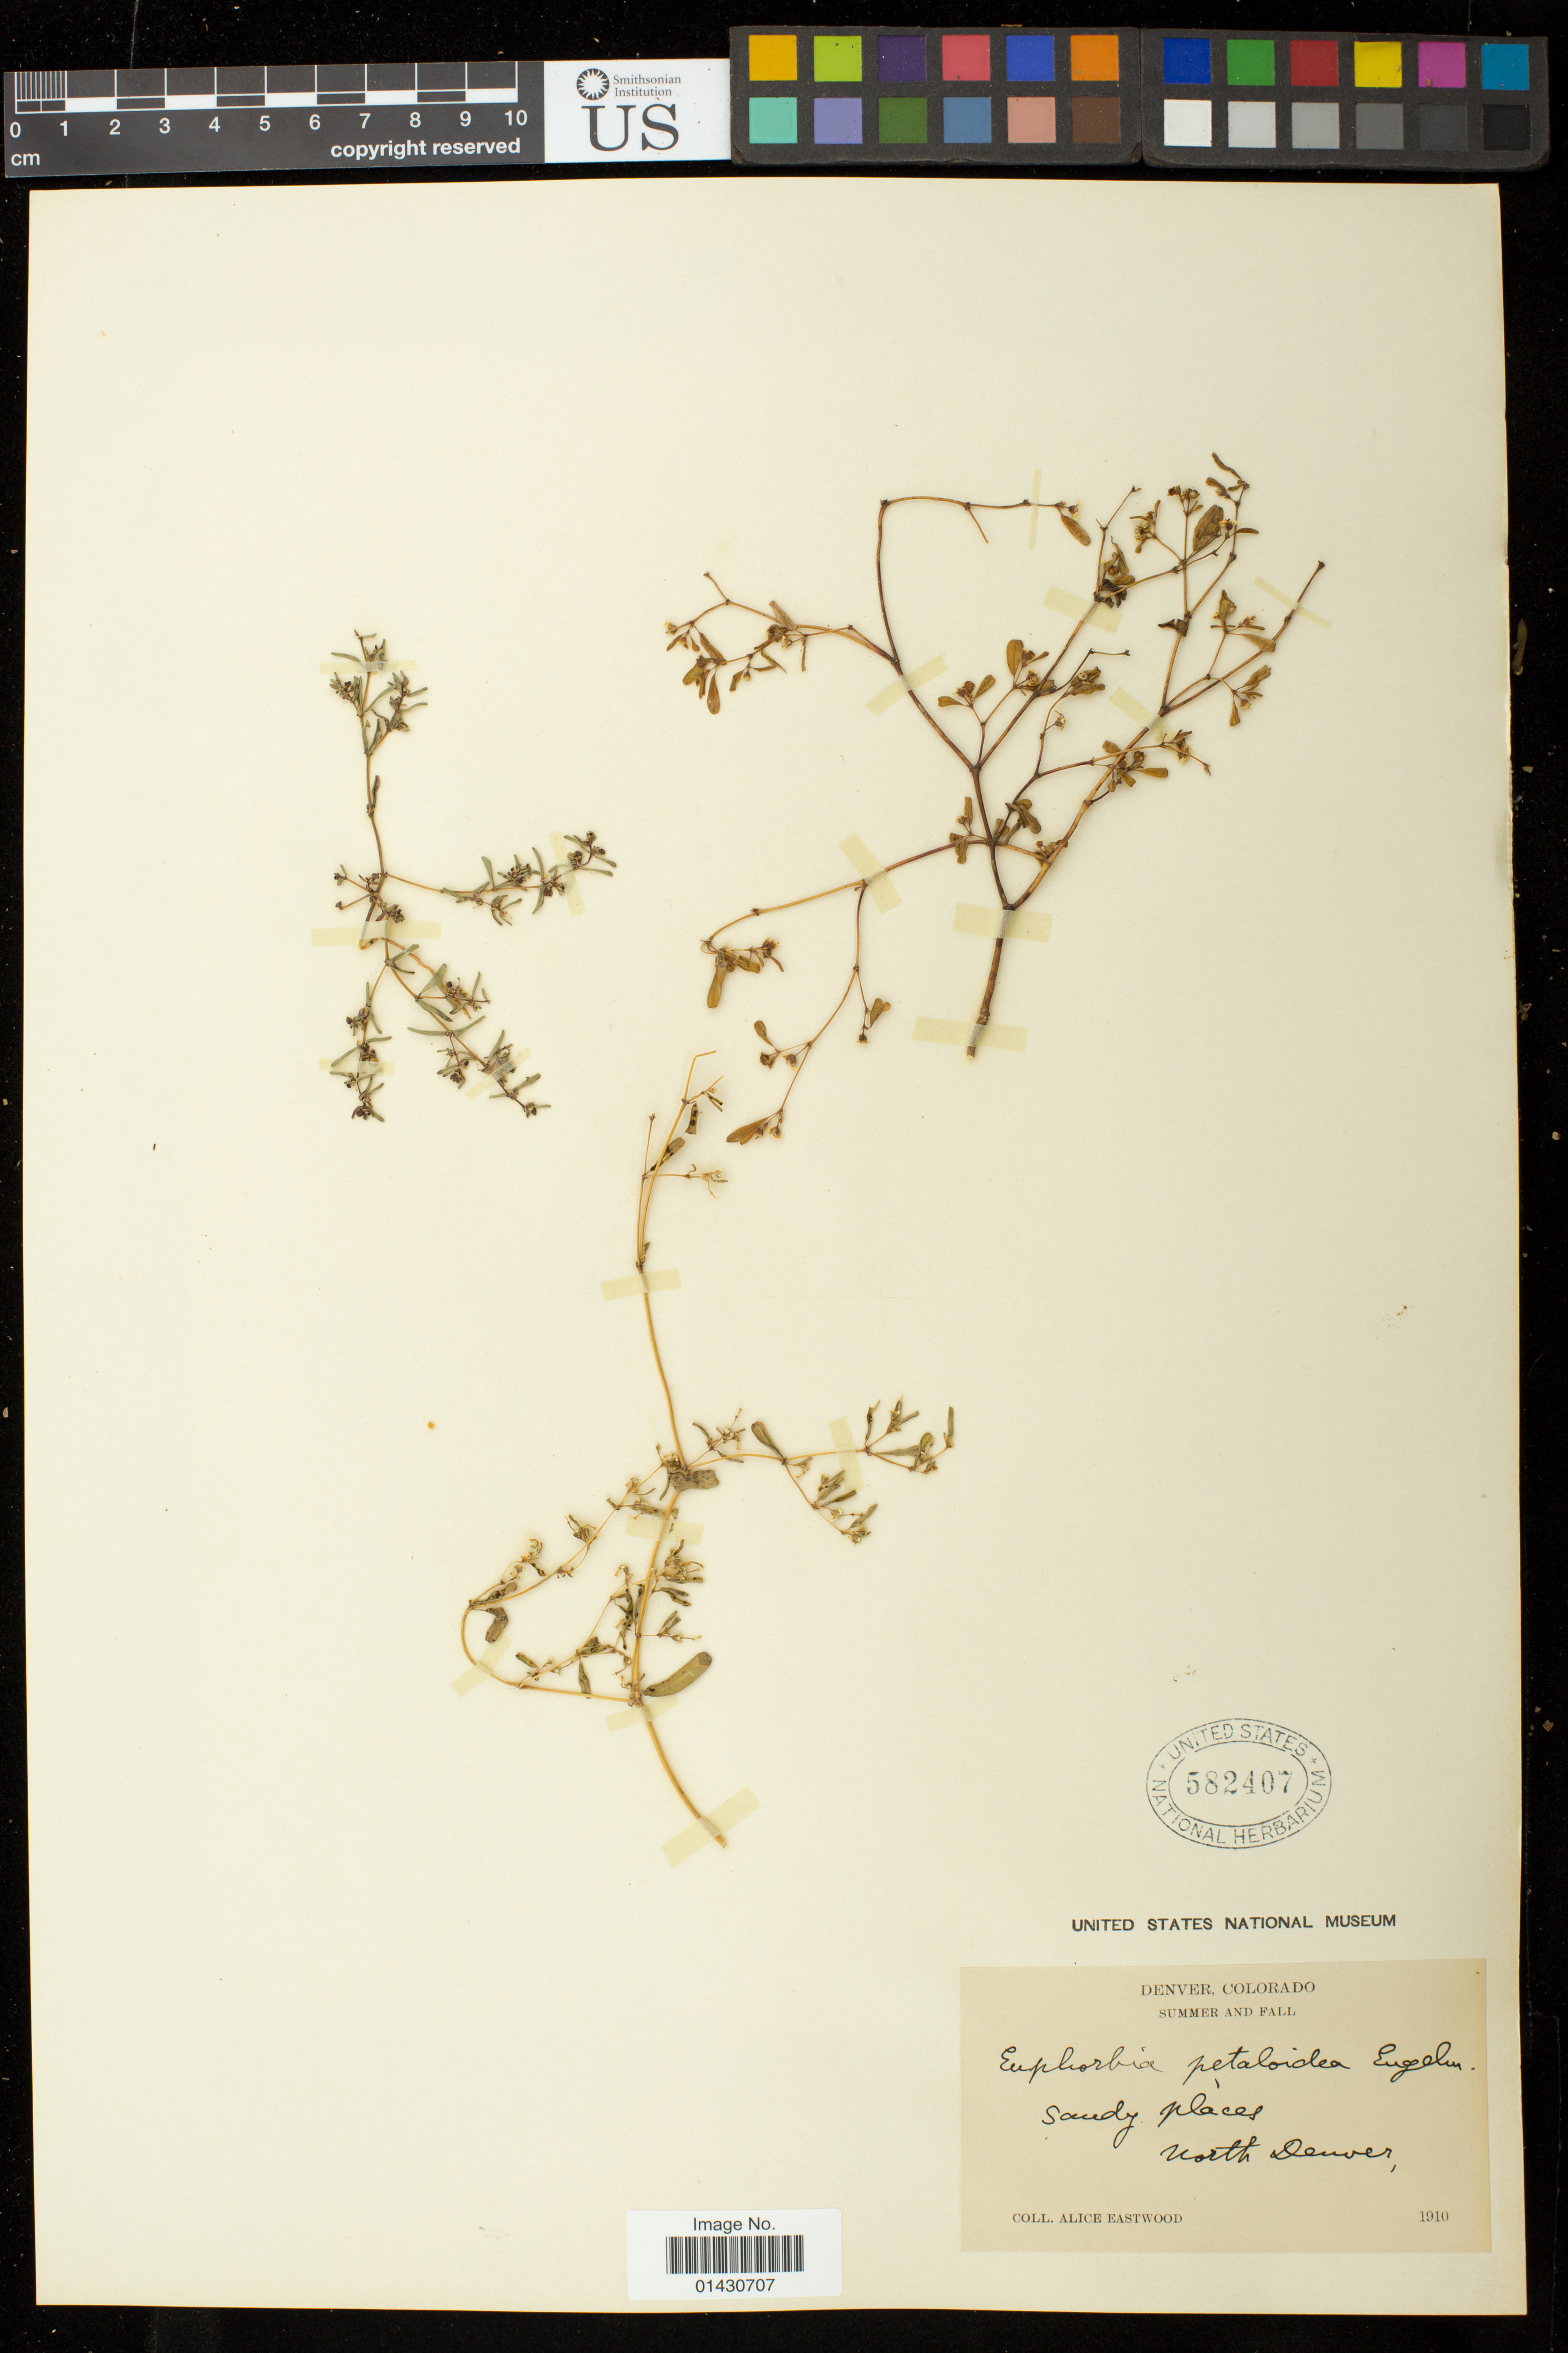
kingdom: Plantae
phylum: Tracheophyta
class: Magnoliopsida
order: Malpighiales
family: Euphorbiaceae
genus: Euphorbia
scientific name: Euphorbia missurica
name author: Raf.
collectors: A. Eastwood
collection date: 1910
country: United States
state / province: Colorado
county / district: Denver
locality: North Denver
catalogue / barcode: US 582407